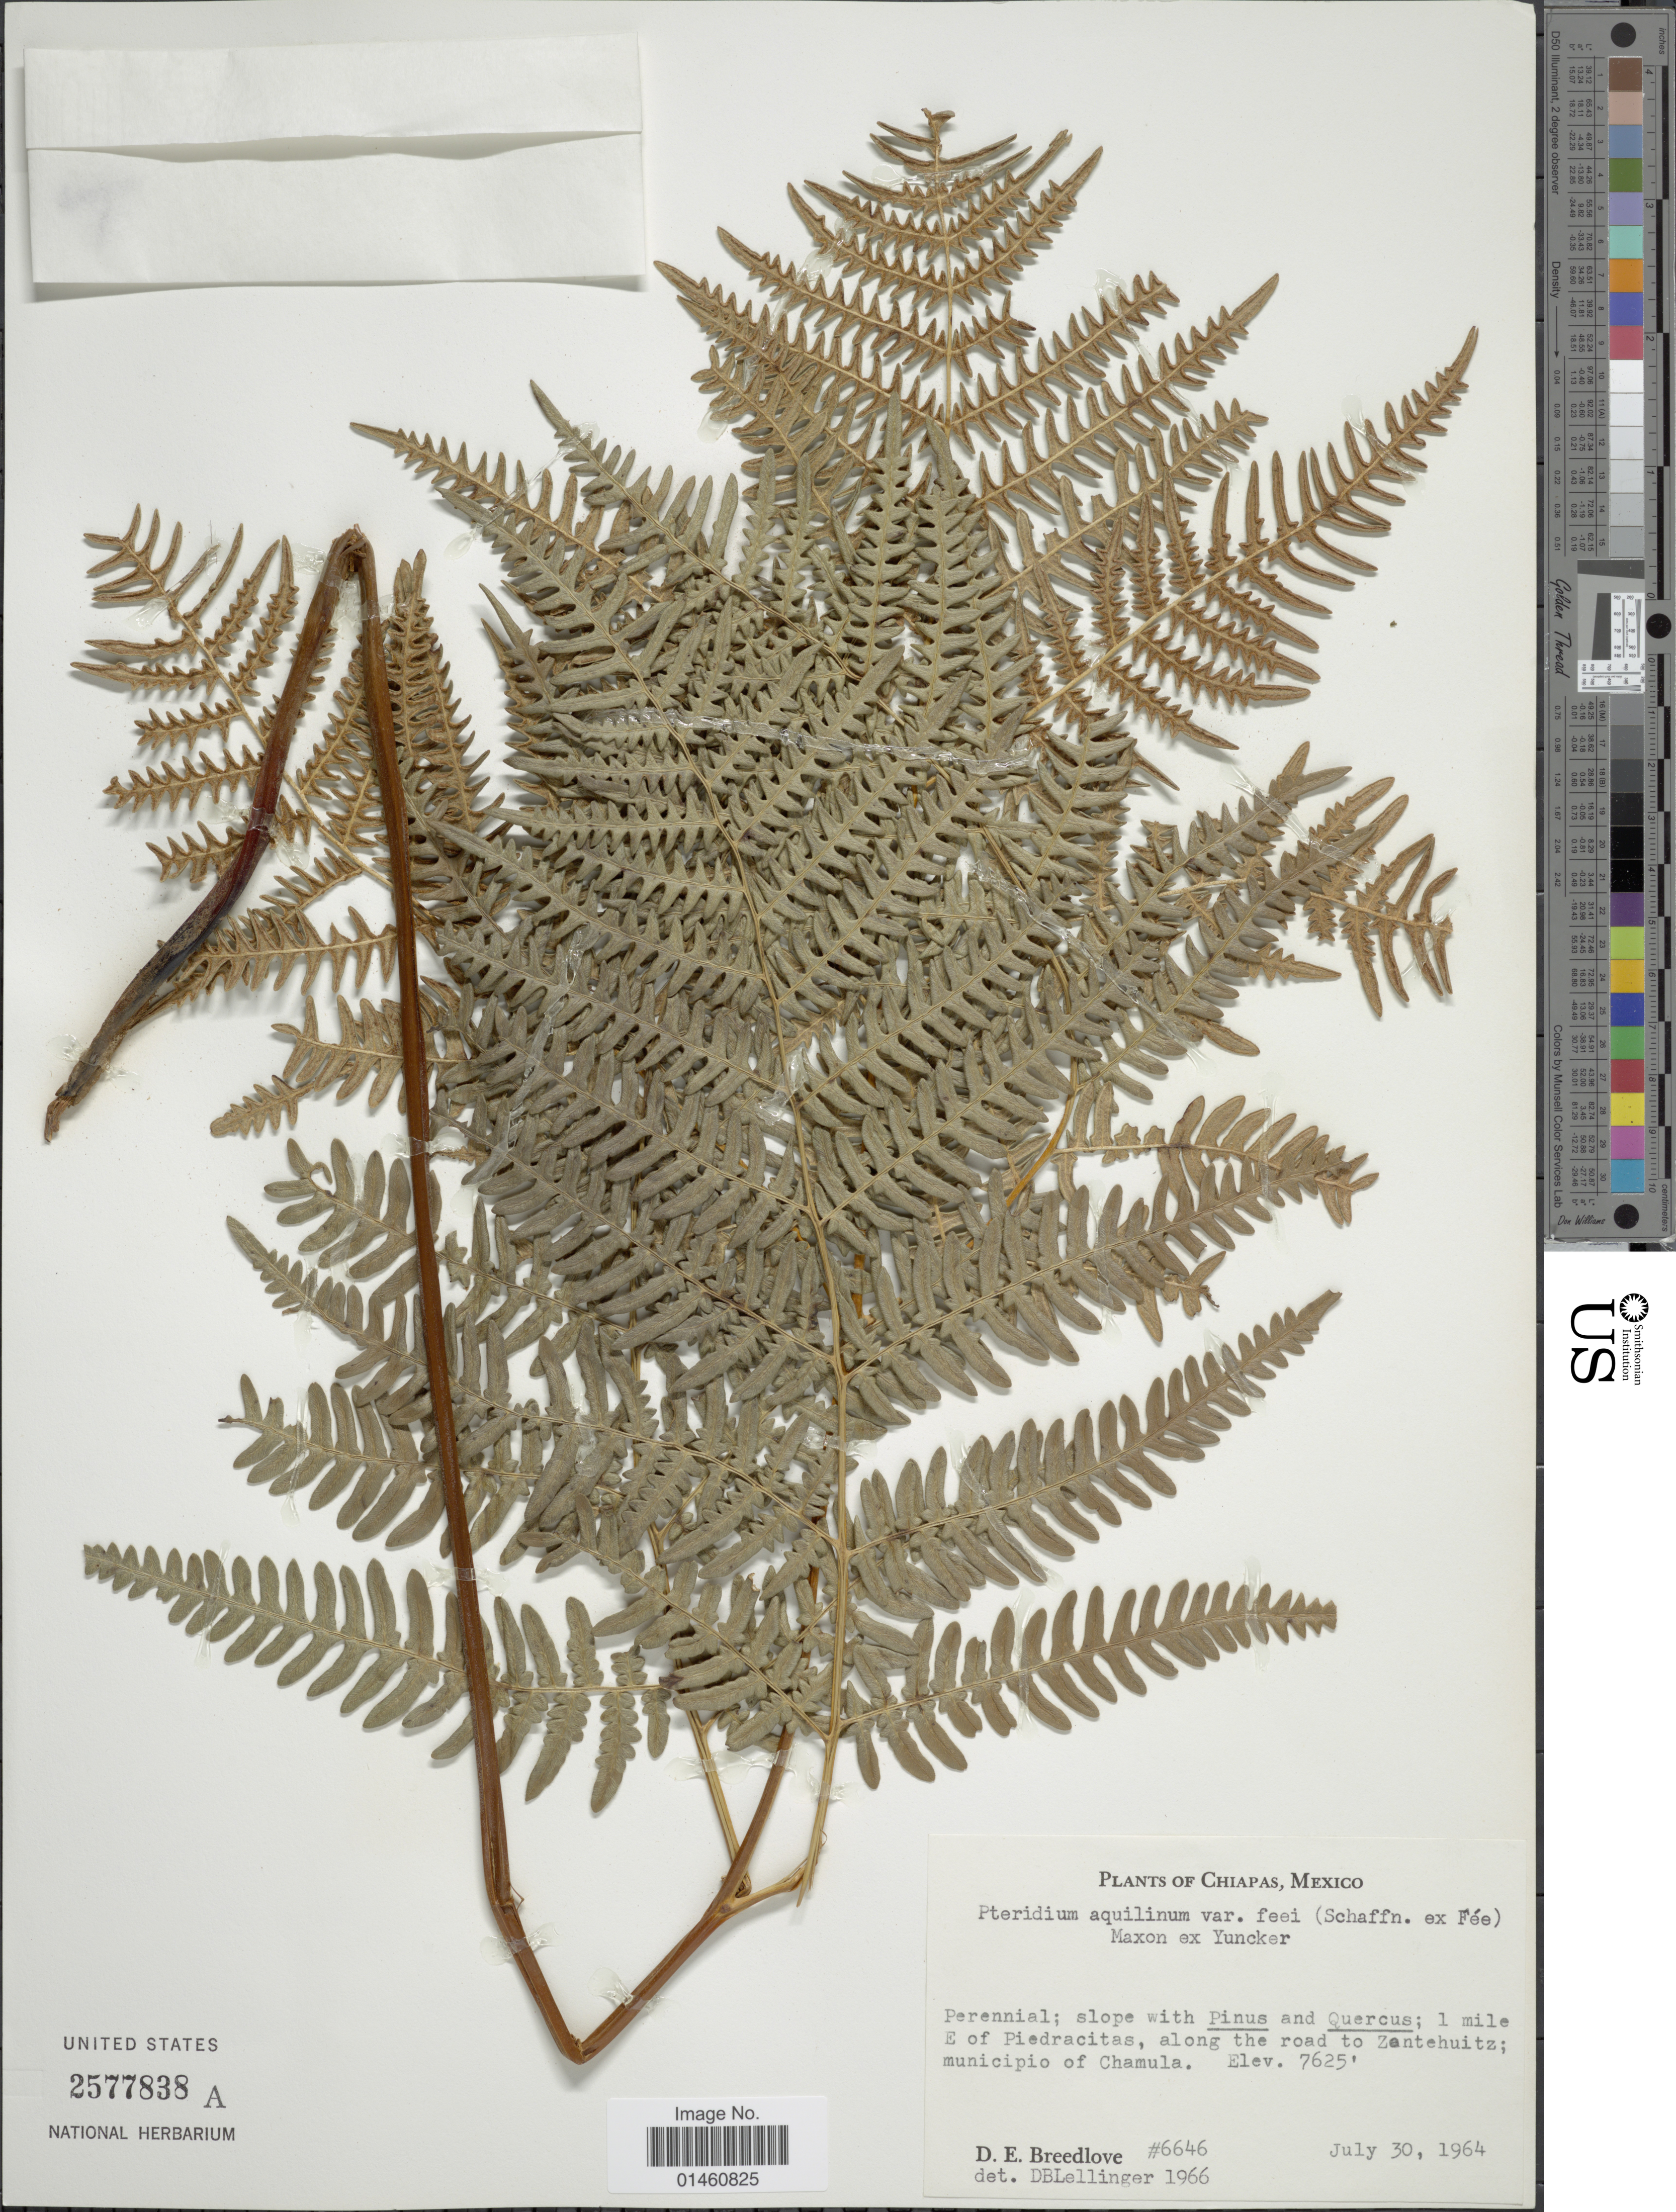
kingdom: Plantae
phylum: Tracheophyta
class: Polypodiopsida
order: Polypodiales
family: Dennstaedtiaceae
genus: Pteridium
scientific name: Pteridium aquilinum var. feei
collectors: D. E. Breedlove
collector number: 6646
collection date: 1964-07-30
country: Mexico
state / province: Chiapas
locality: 1 mile E of Piedracitas, along the road to Zentehuitz; municipo of Chamula.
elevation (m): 2324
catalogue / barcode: US 2577838A